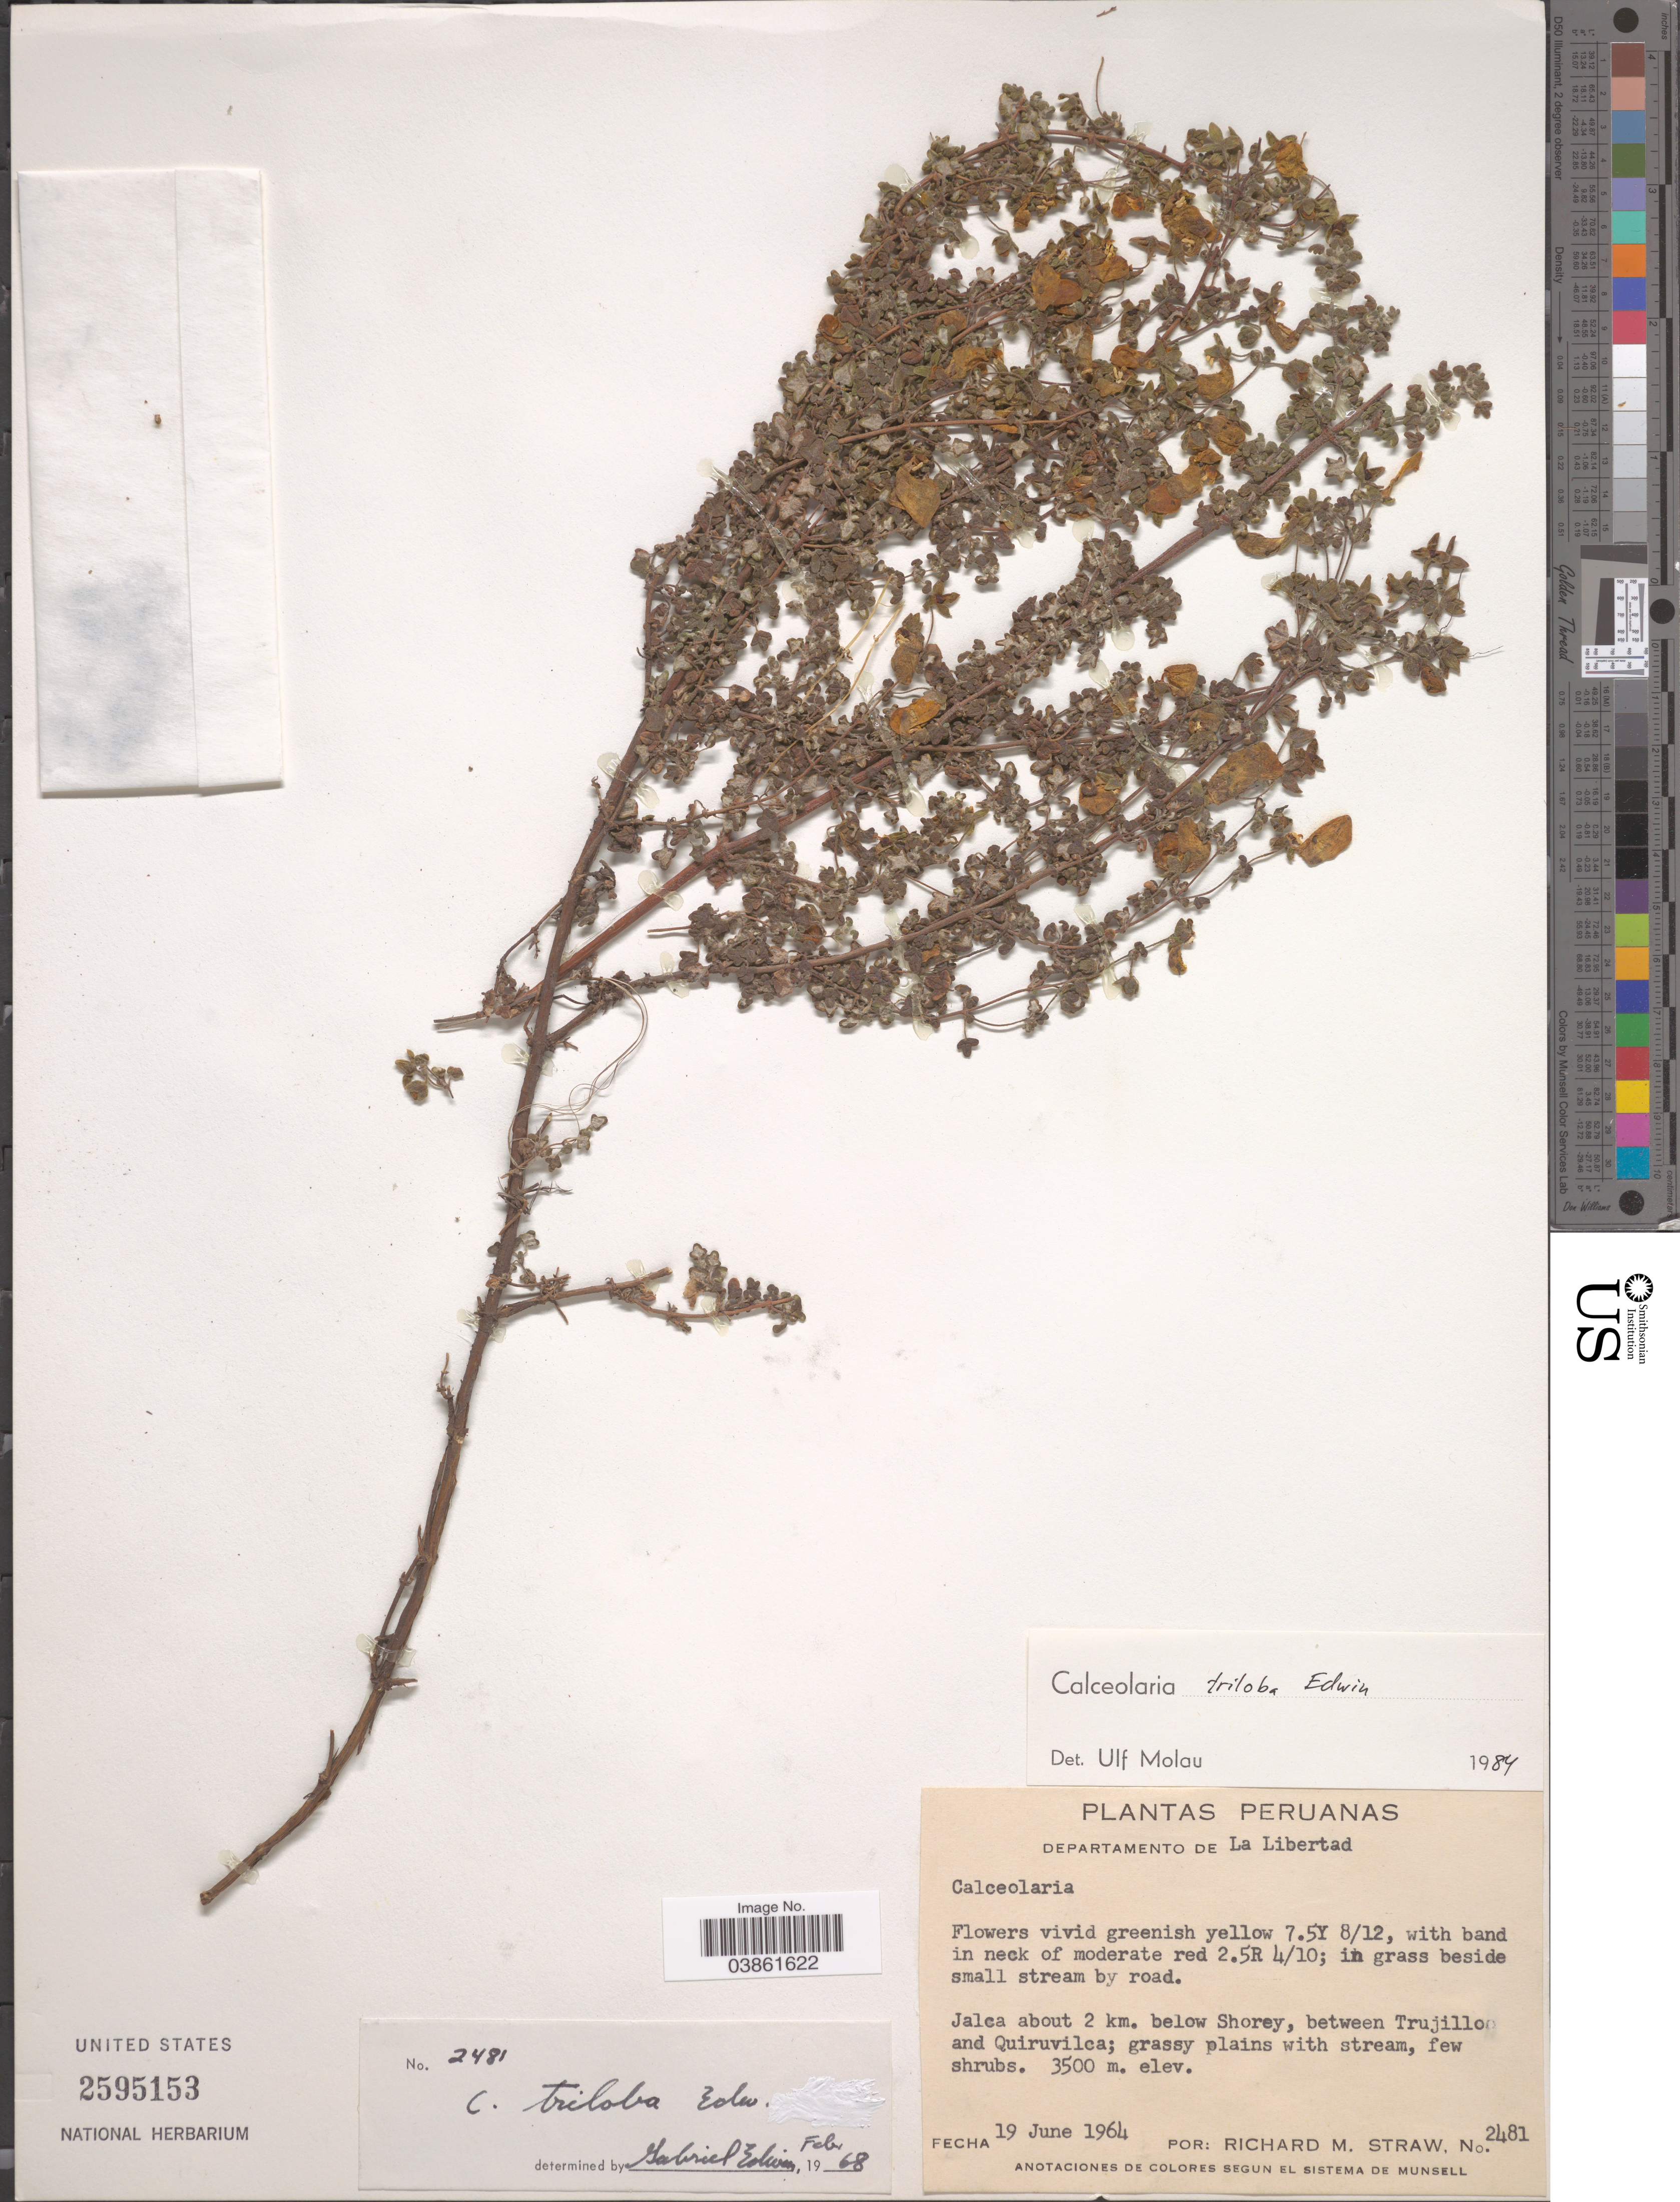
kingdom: Plantae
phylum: Tracheophyta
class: Magnoliopsida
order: Lamiales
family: Calceolariaceae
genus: Calceolaria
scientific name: Calceolaria triloba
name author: Edwin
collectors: R. M. Straw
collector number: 2481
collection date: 1964-06-19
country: Peru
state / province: La Libertad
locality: Departamento de La Libertad. Jalca about 2 km. below Shorey, between Trujillo and Quiruvilca.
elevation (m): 3500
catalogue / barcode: US 2595153